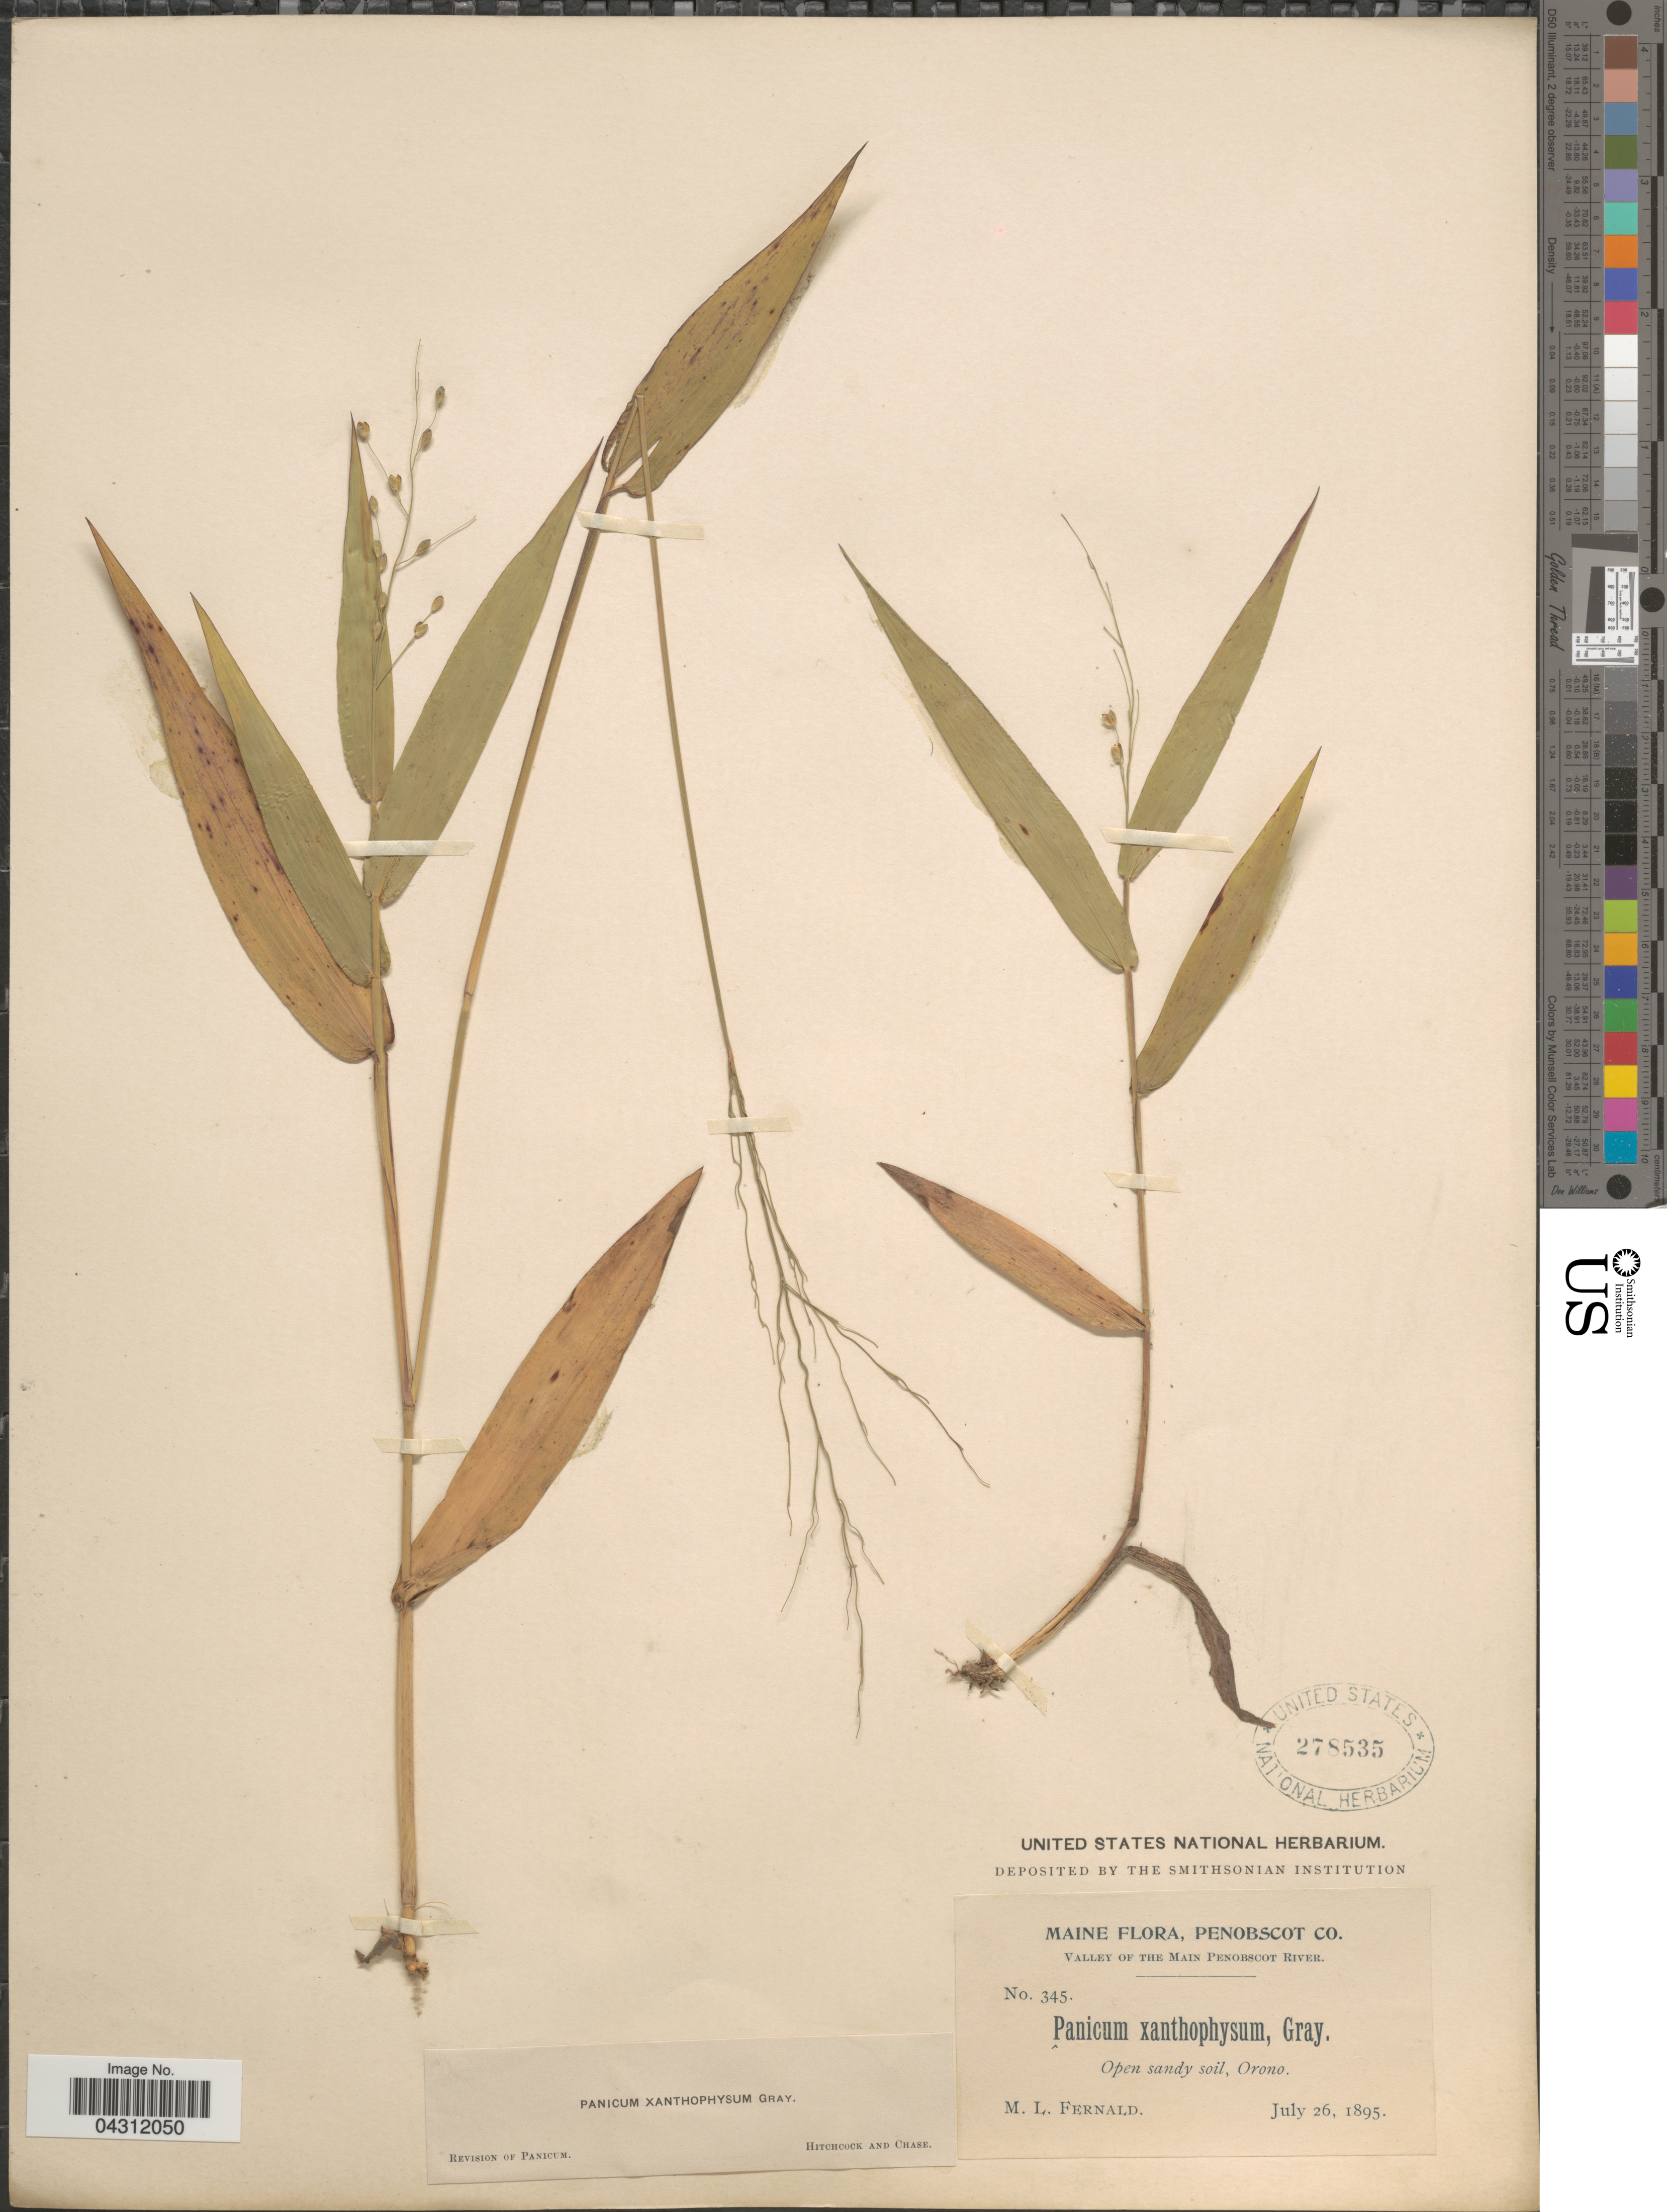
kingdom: Plantae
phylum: Tracheophyta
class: Liliopsida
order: Poales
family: Poaceae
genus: Dichanthelium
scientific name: Dichanthelium xanthophysum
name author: (A. Gray) Freckmann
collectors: M. L. Fernald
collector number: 345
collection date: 1895-07-26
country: United States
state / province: Maine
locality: Penobscot Co. Valley Of The Main Penobscot River. Open sandy soil, Orono.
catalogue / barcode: US 278535